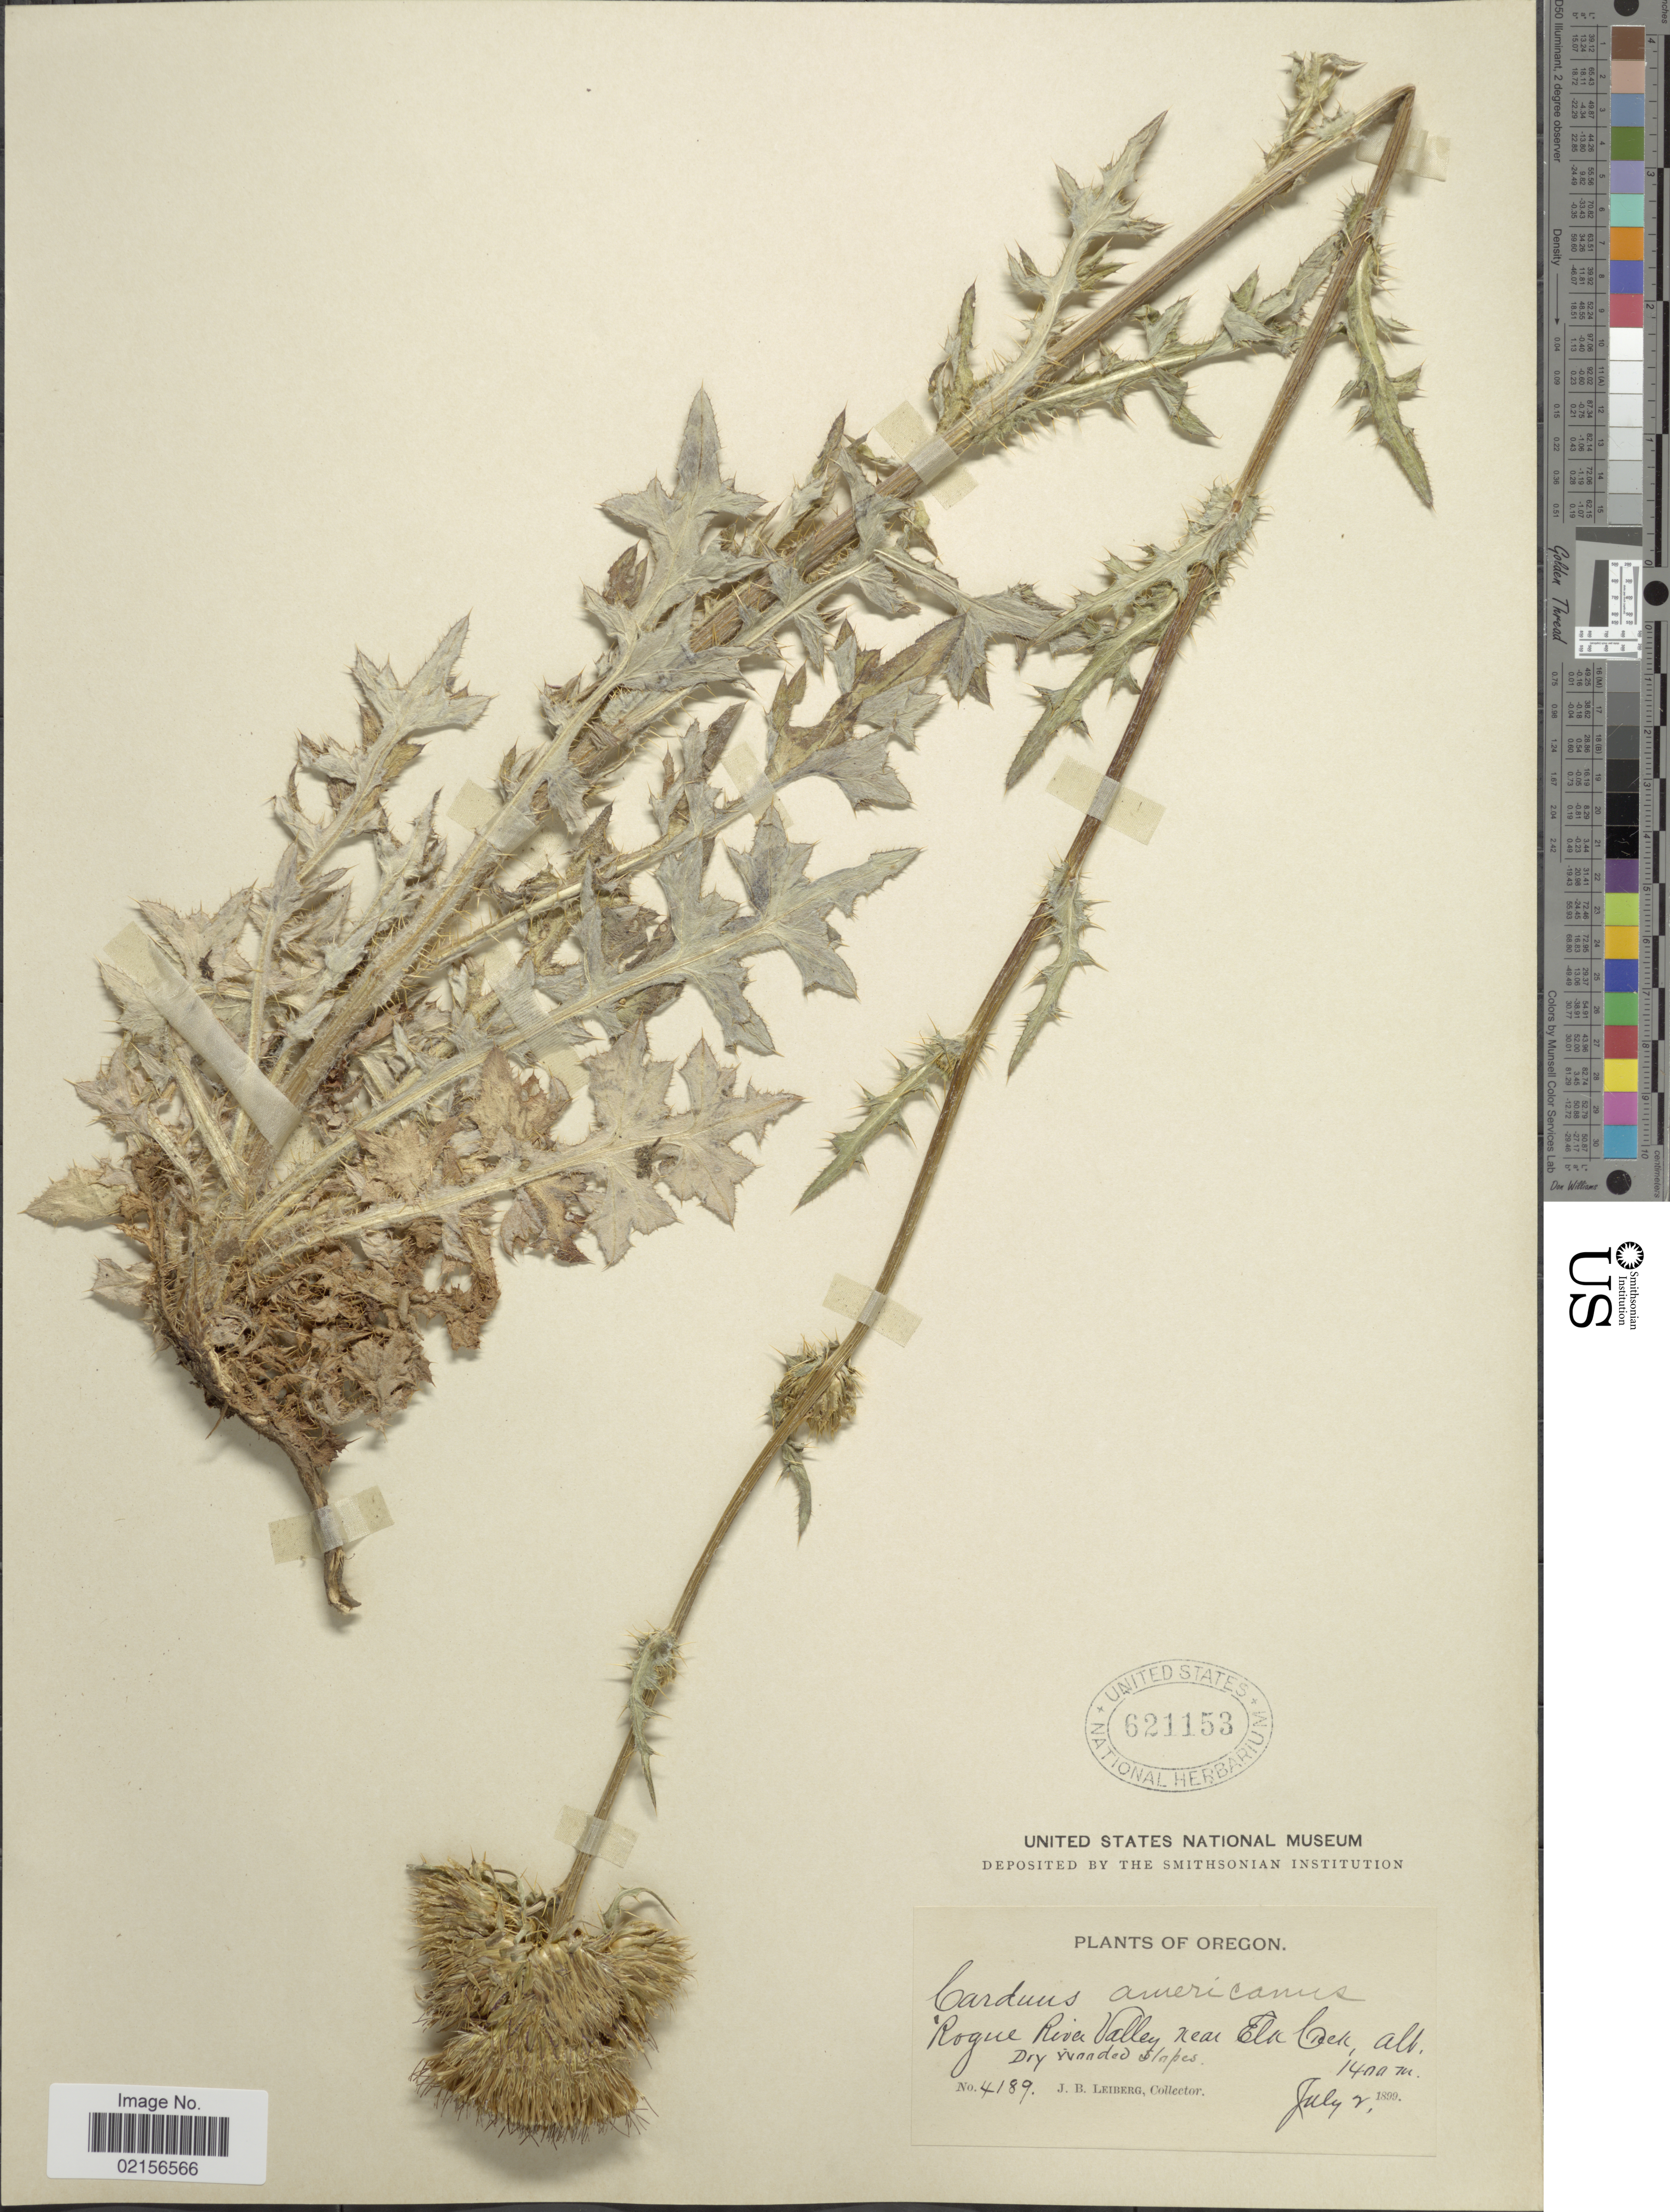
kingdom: Plantae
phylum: Tracheophyta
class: Magnoliopsida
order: Asterales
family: Asteraceae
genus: Cirsium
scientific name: Cirsium remotifolium var. odontolepis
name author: Petr.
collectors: J. B. Leiberg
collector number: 4189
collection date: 1899-07-02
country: United States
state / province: Oregon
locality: Rogue River Valley near Elk Creek.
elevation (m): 1400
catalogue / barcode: US 621153